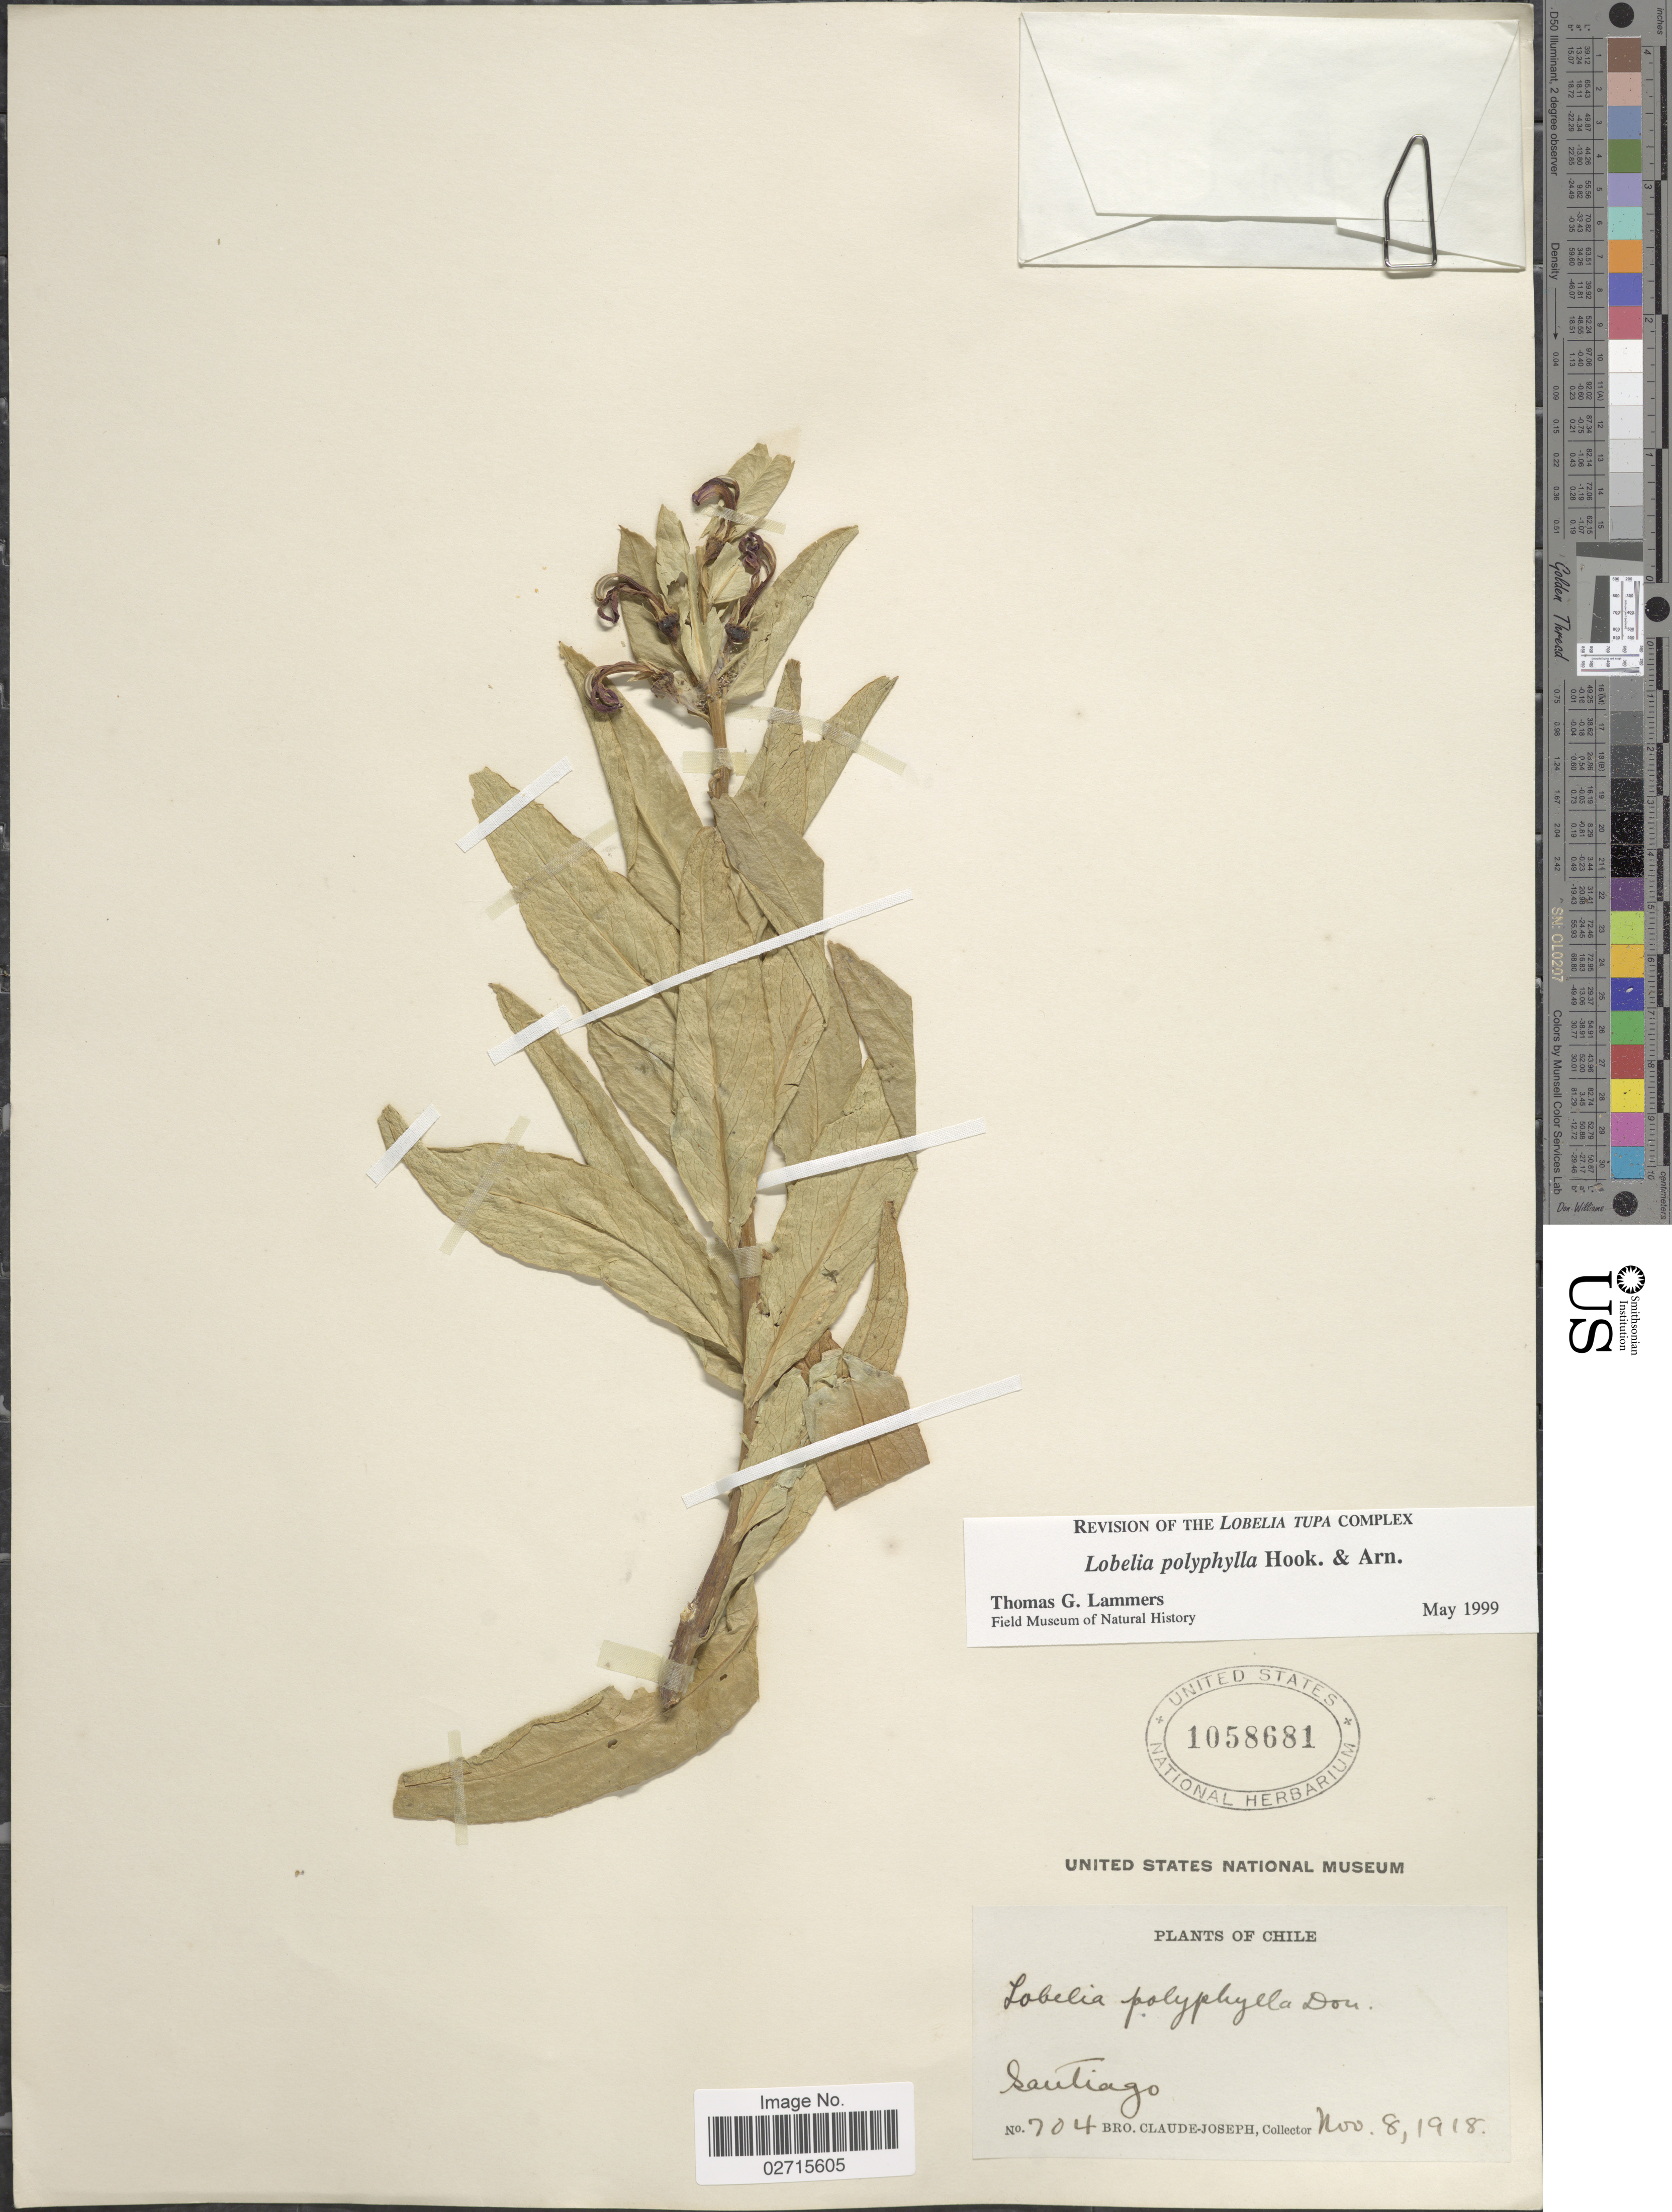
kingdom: Plantae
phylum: Tracheophyta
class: Magnoliopsida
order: Asterales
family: Campanulaceae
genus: Lobelia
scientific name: Lobelia polyphylla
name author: Hook. & Arn.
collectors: Bro. Claude-Joseph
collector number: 704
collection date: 1918-11-08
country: Chile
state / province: Región Metropolitana (RM)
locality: Santiago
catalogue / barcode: US 1058681